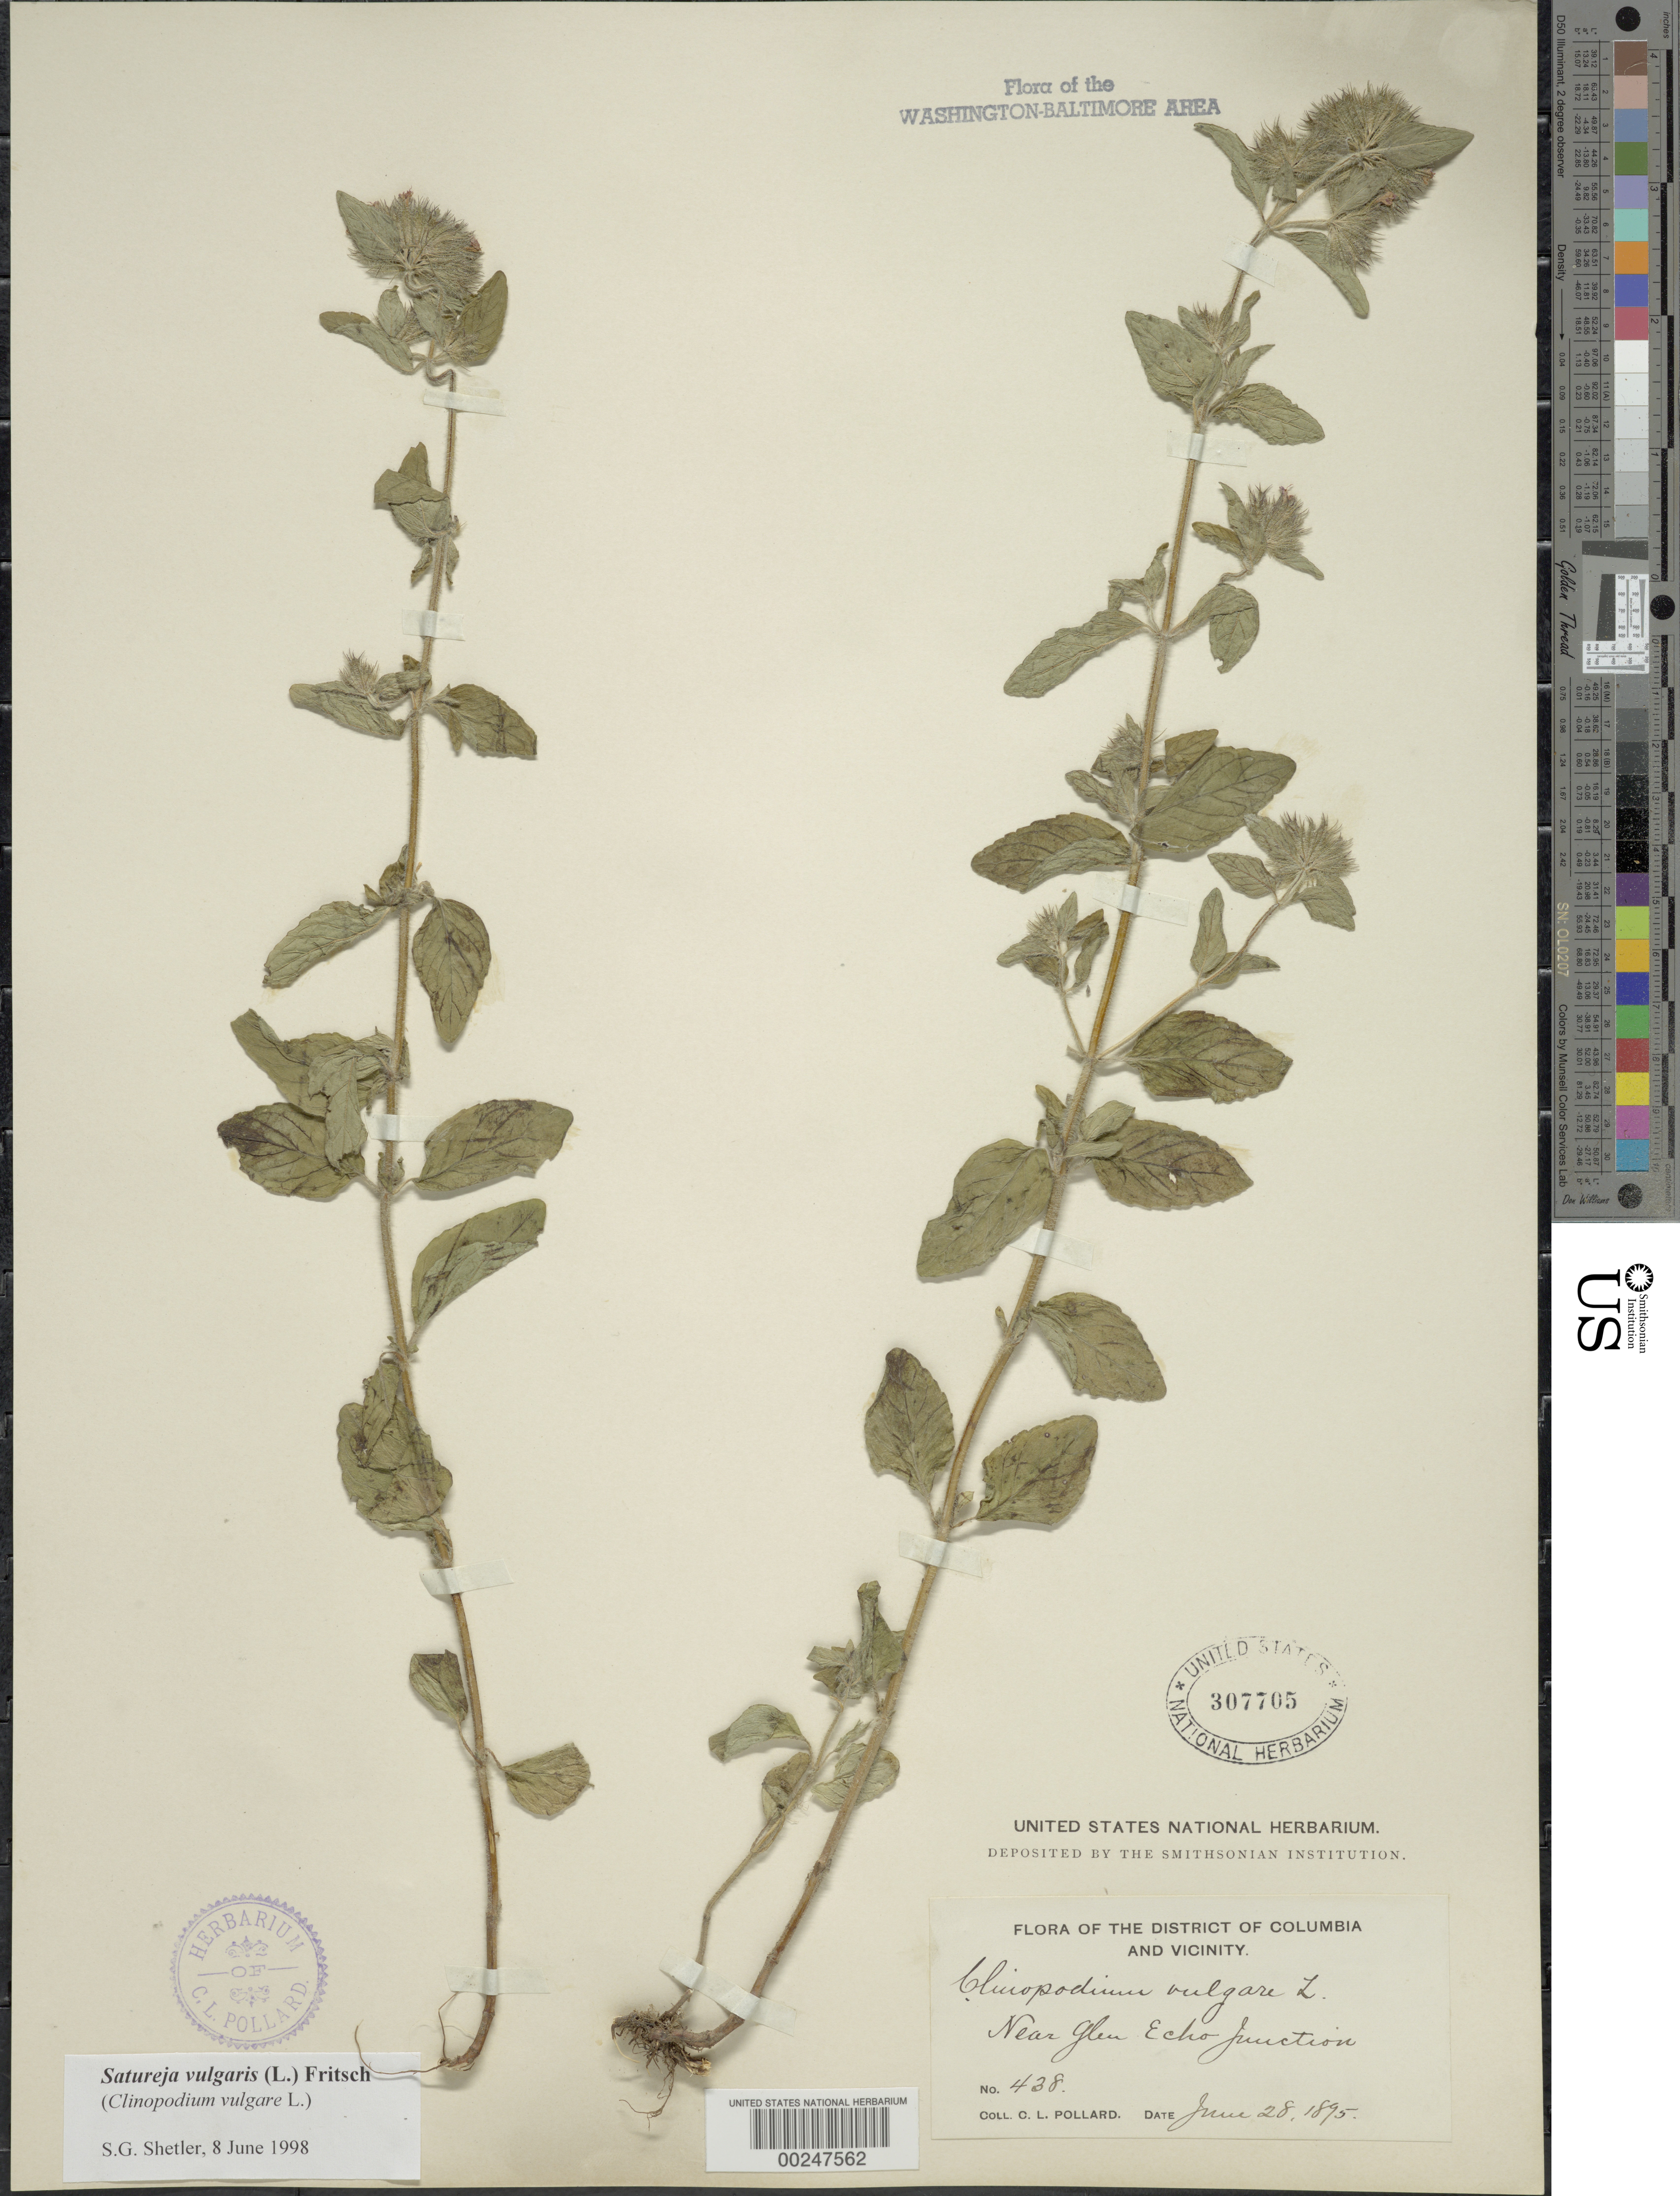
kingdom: Plantae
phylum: Tracheophyta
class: Magnoliopsida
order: Lamiales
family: Lamiaceae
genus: Clinopodium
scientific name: Clinopodium vulgare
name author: L.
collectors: C. L. Pollard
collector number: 438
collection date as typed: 28 Jun 1895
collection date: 1895-06-28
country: United States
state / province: Maryland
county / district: Montgomery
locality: Near Glen Echo Junction C. & O. Canal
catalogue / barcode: US 307705